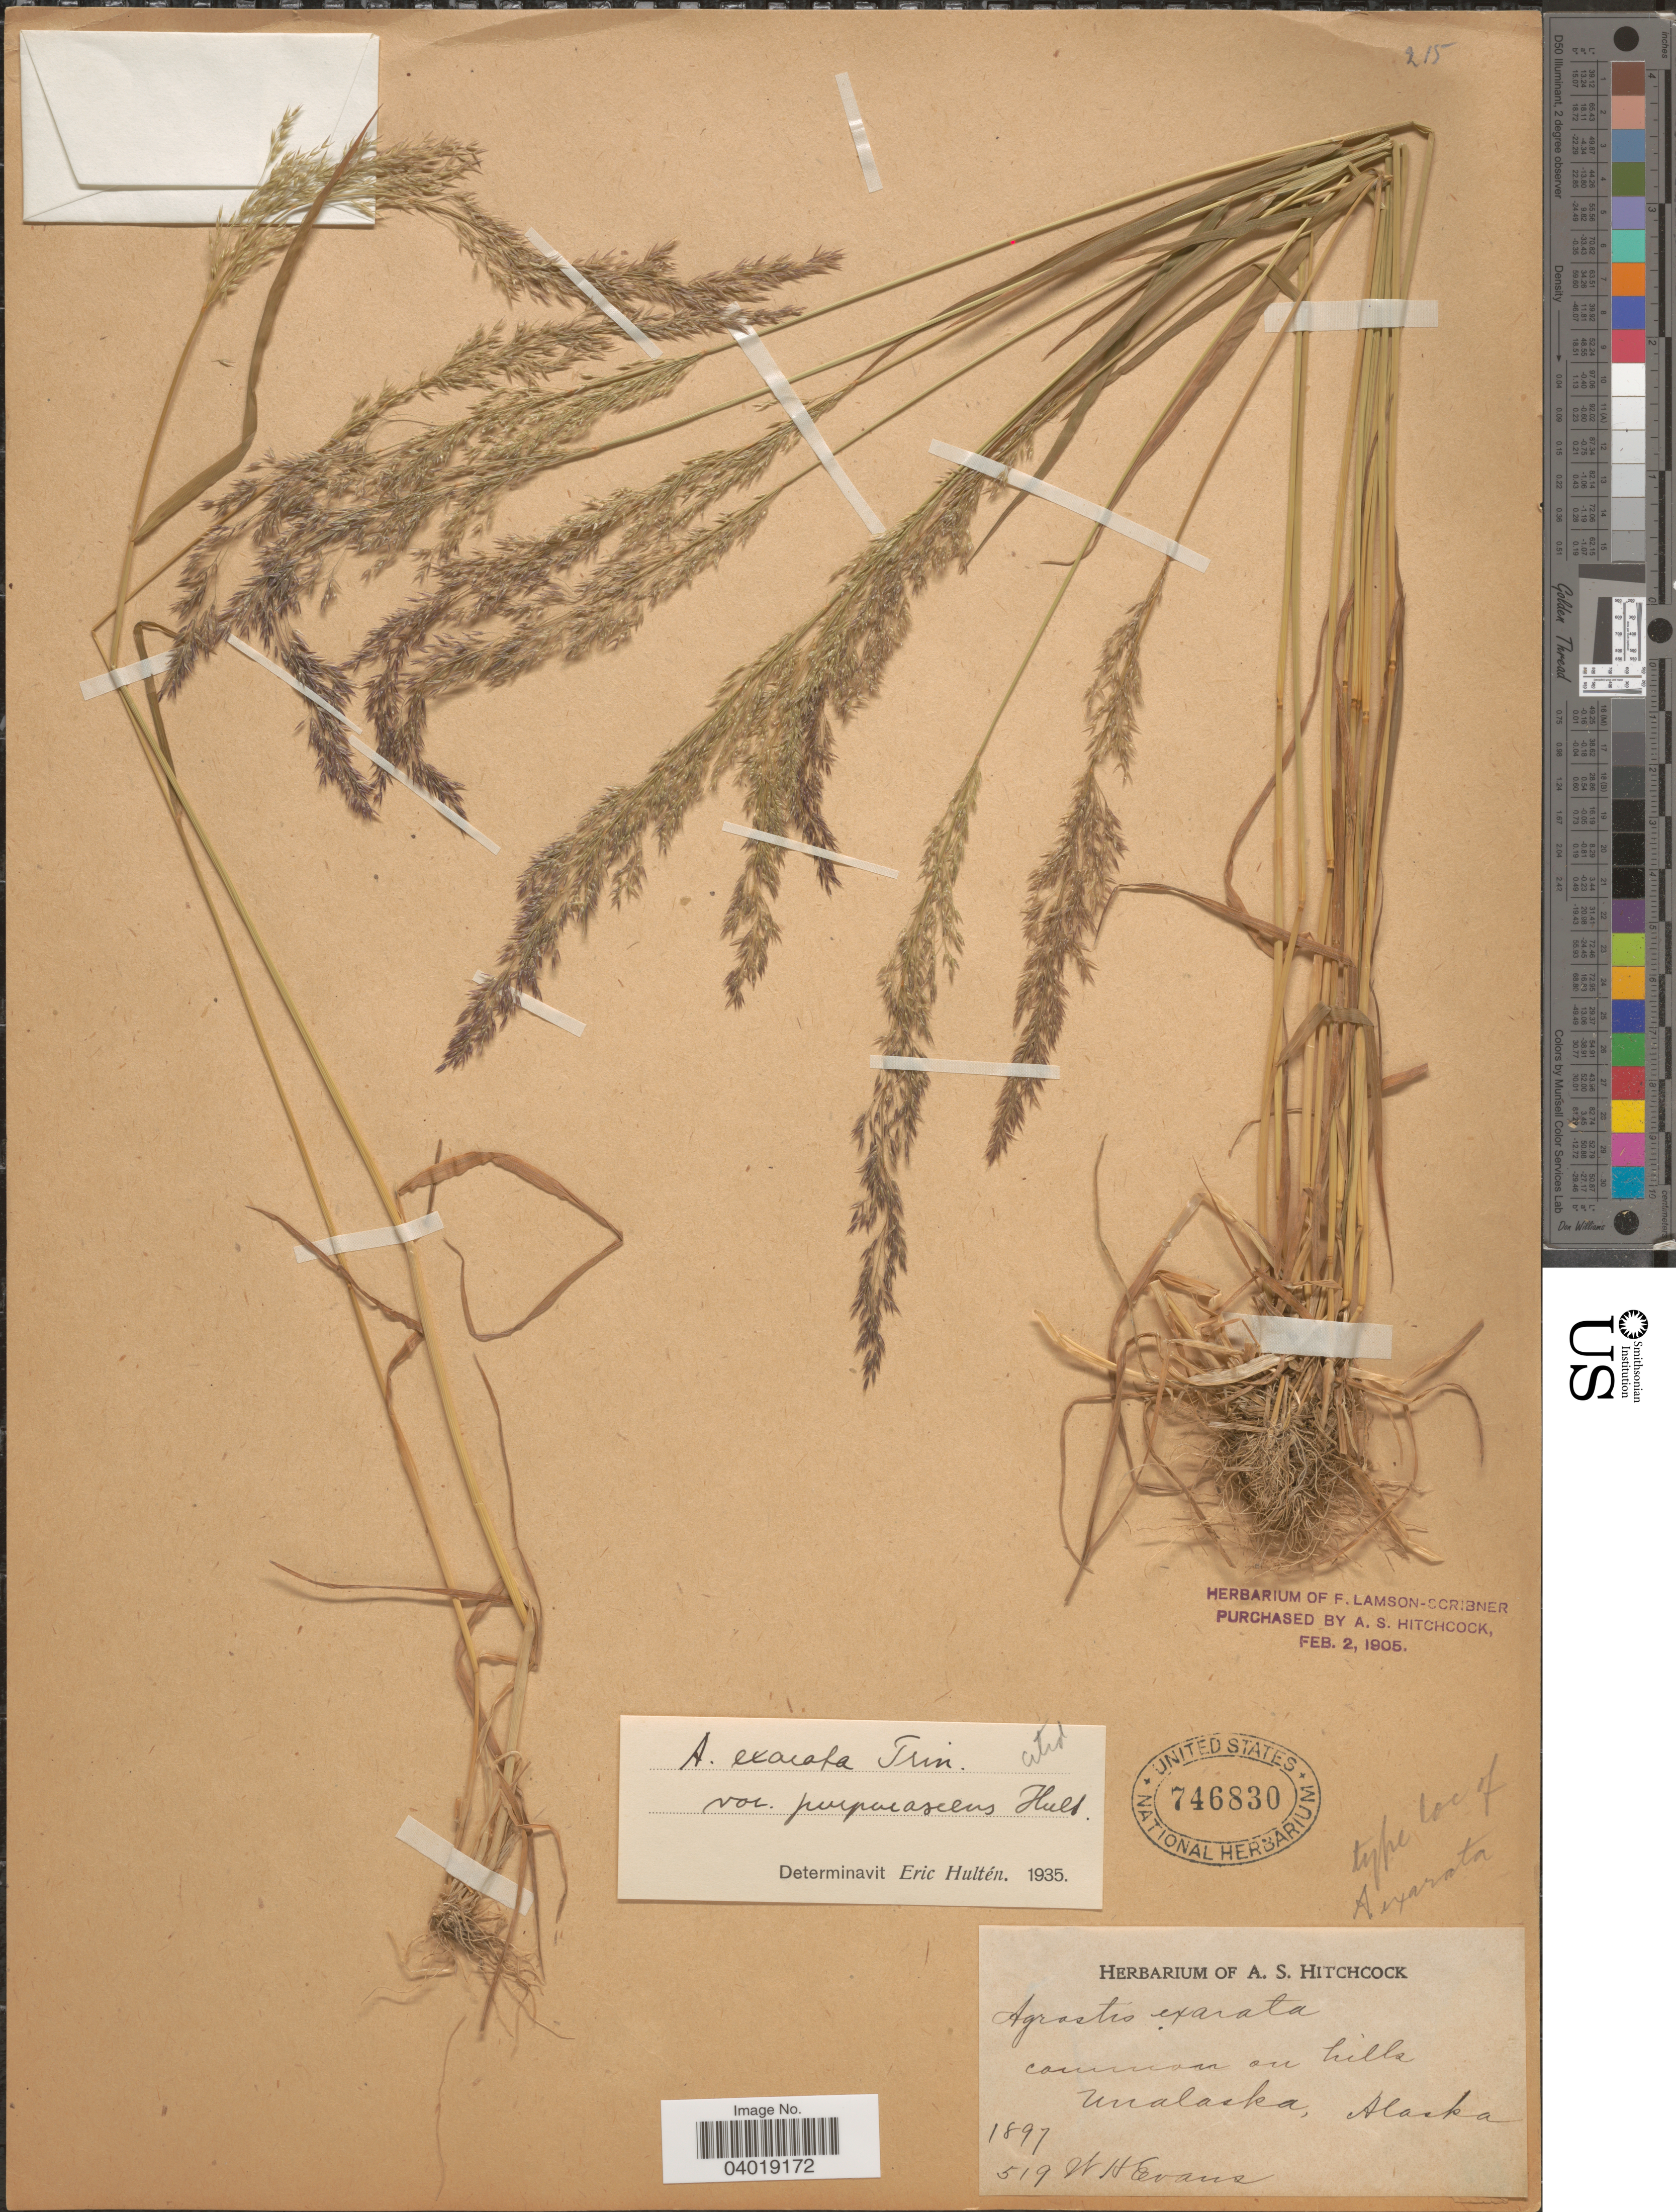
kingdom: Plantae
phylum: Tracheophyta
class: Liliopsida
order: Poales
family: Poaceae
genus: Agrostis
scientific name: Agrostis exarata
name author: Trin.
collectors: W. H. Evans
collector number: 519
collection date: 1897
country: United States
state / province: Alaska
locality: Unalaska.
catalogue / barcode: US 746830